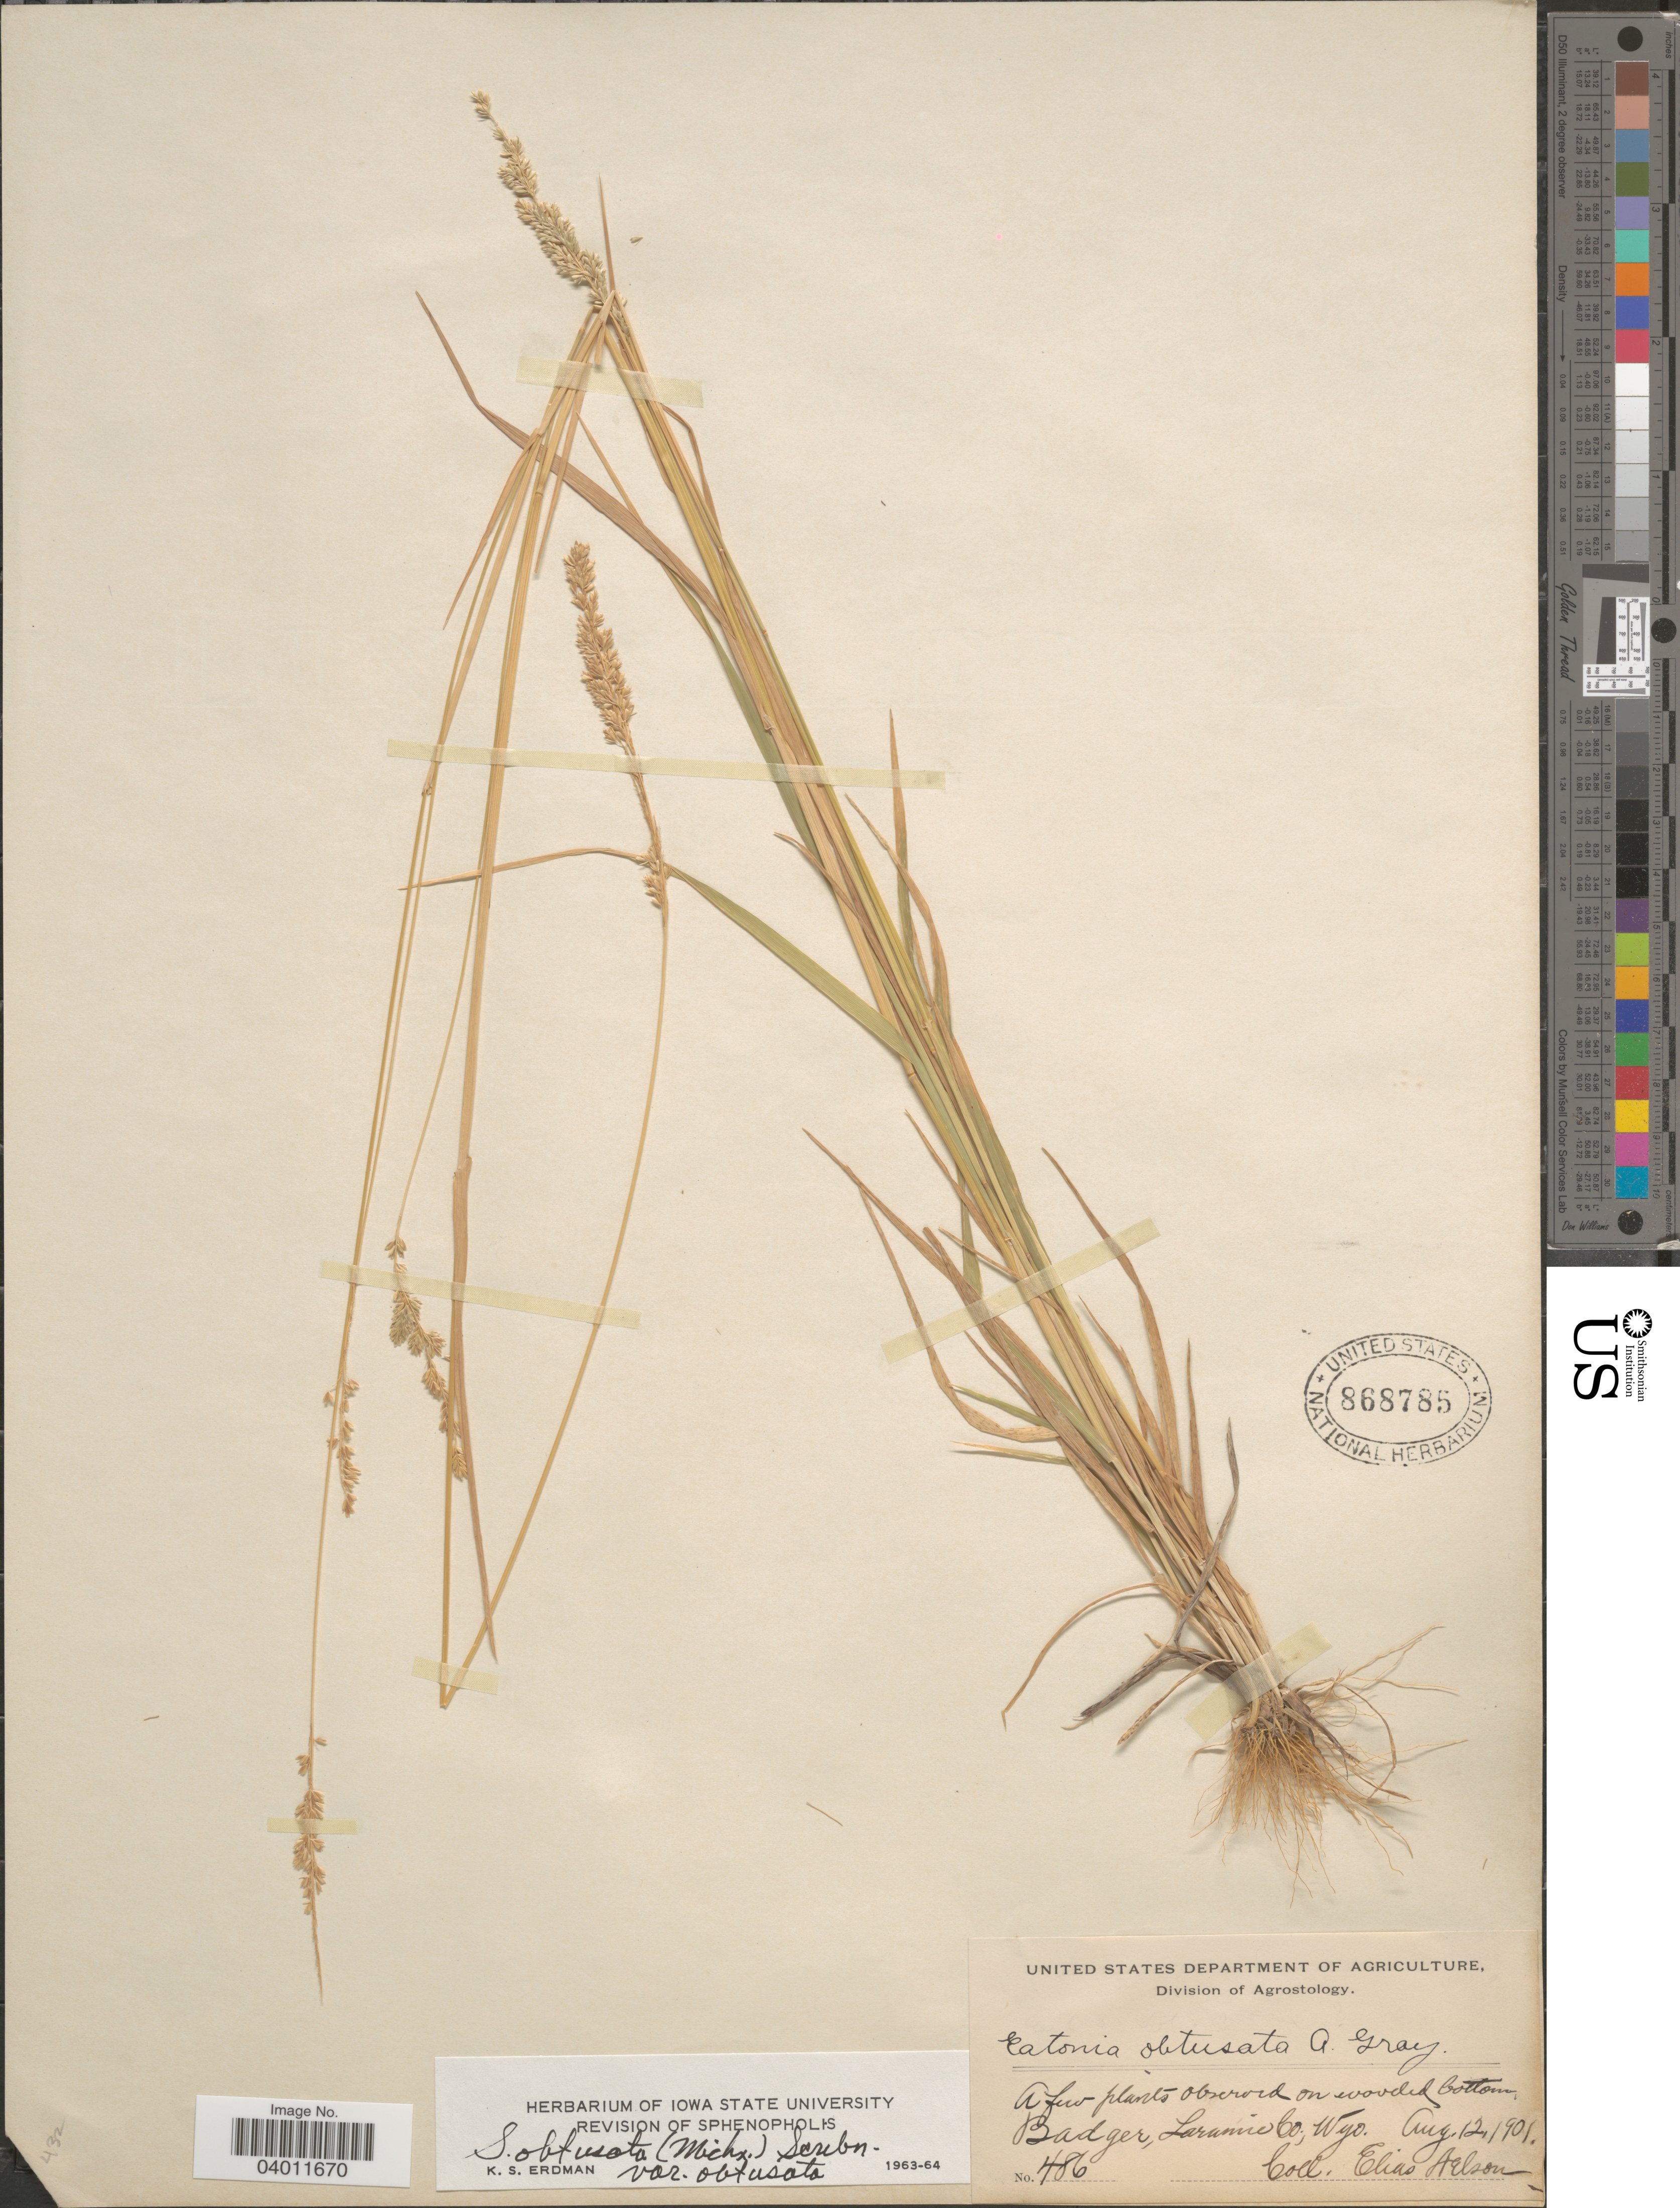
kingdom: Plantae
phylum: Tracheophyta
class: Liliopsida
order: Poales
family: Poaceae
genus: Sphenopholis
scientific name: Sphenopholis obtusata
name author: (Michx.) Scribn.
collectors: E. Nelson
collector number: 486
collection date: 1901-08-12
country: United States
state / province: Wyoming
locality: Badger, Laramie Co.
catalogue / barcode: US 868785